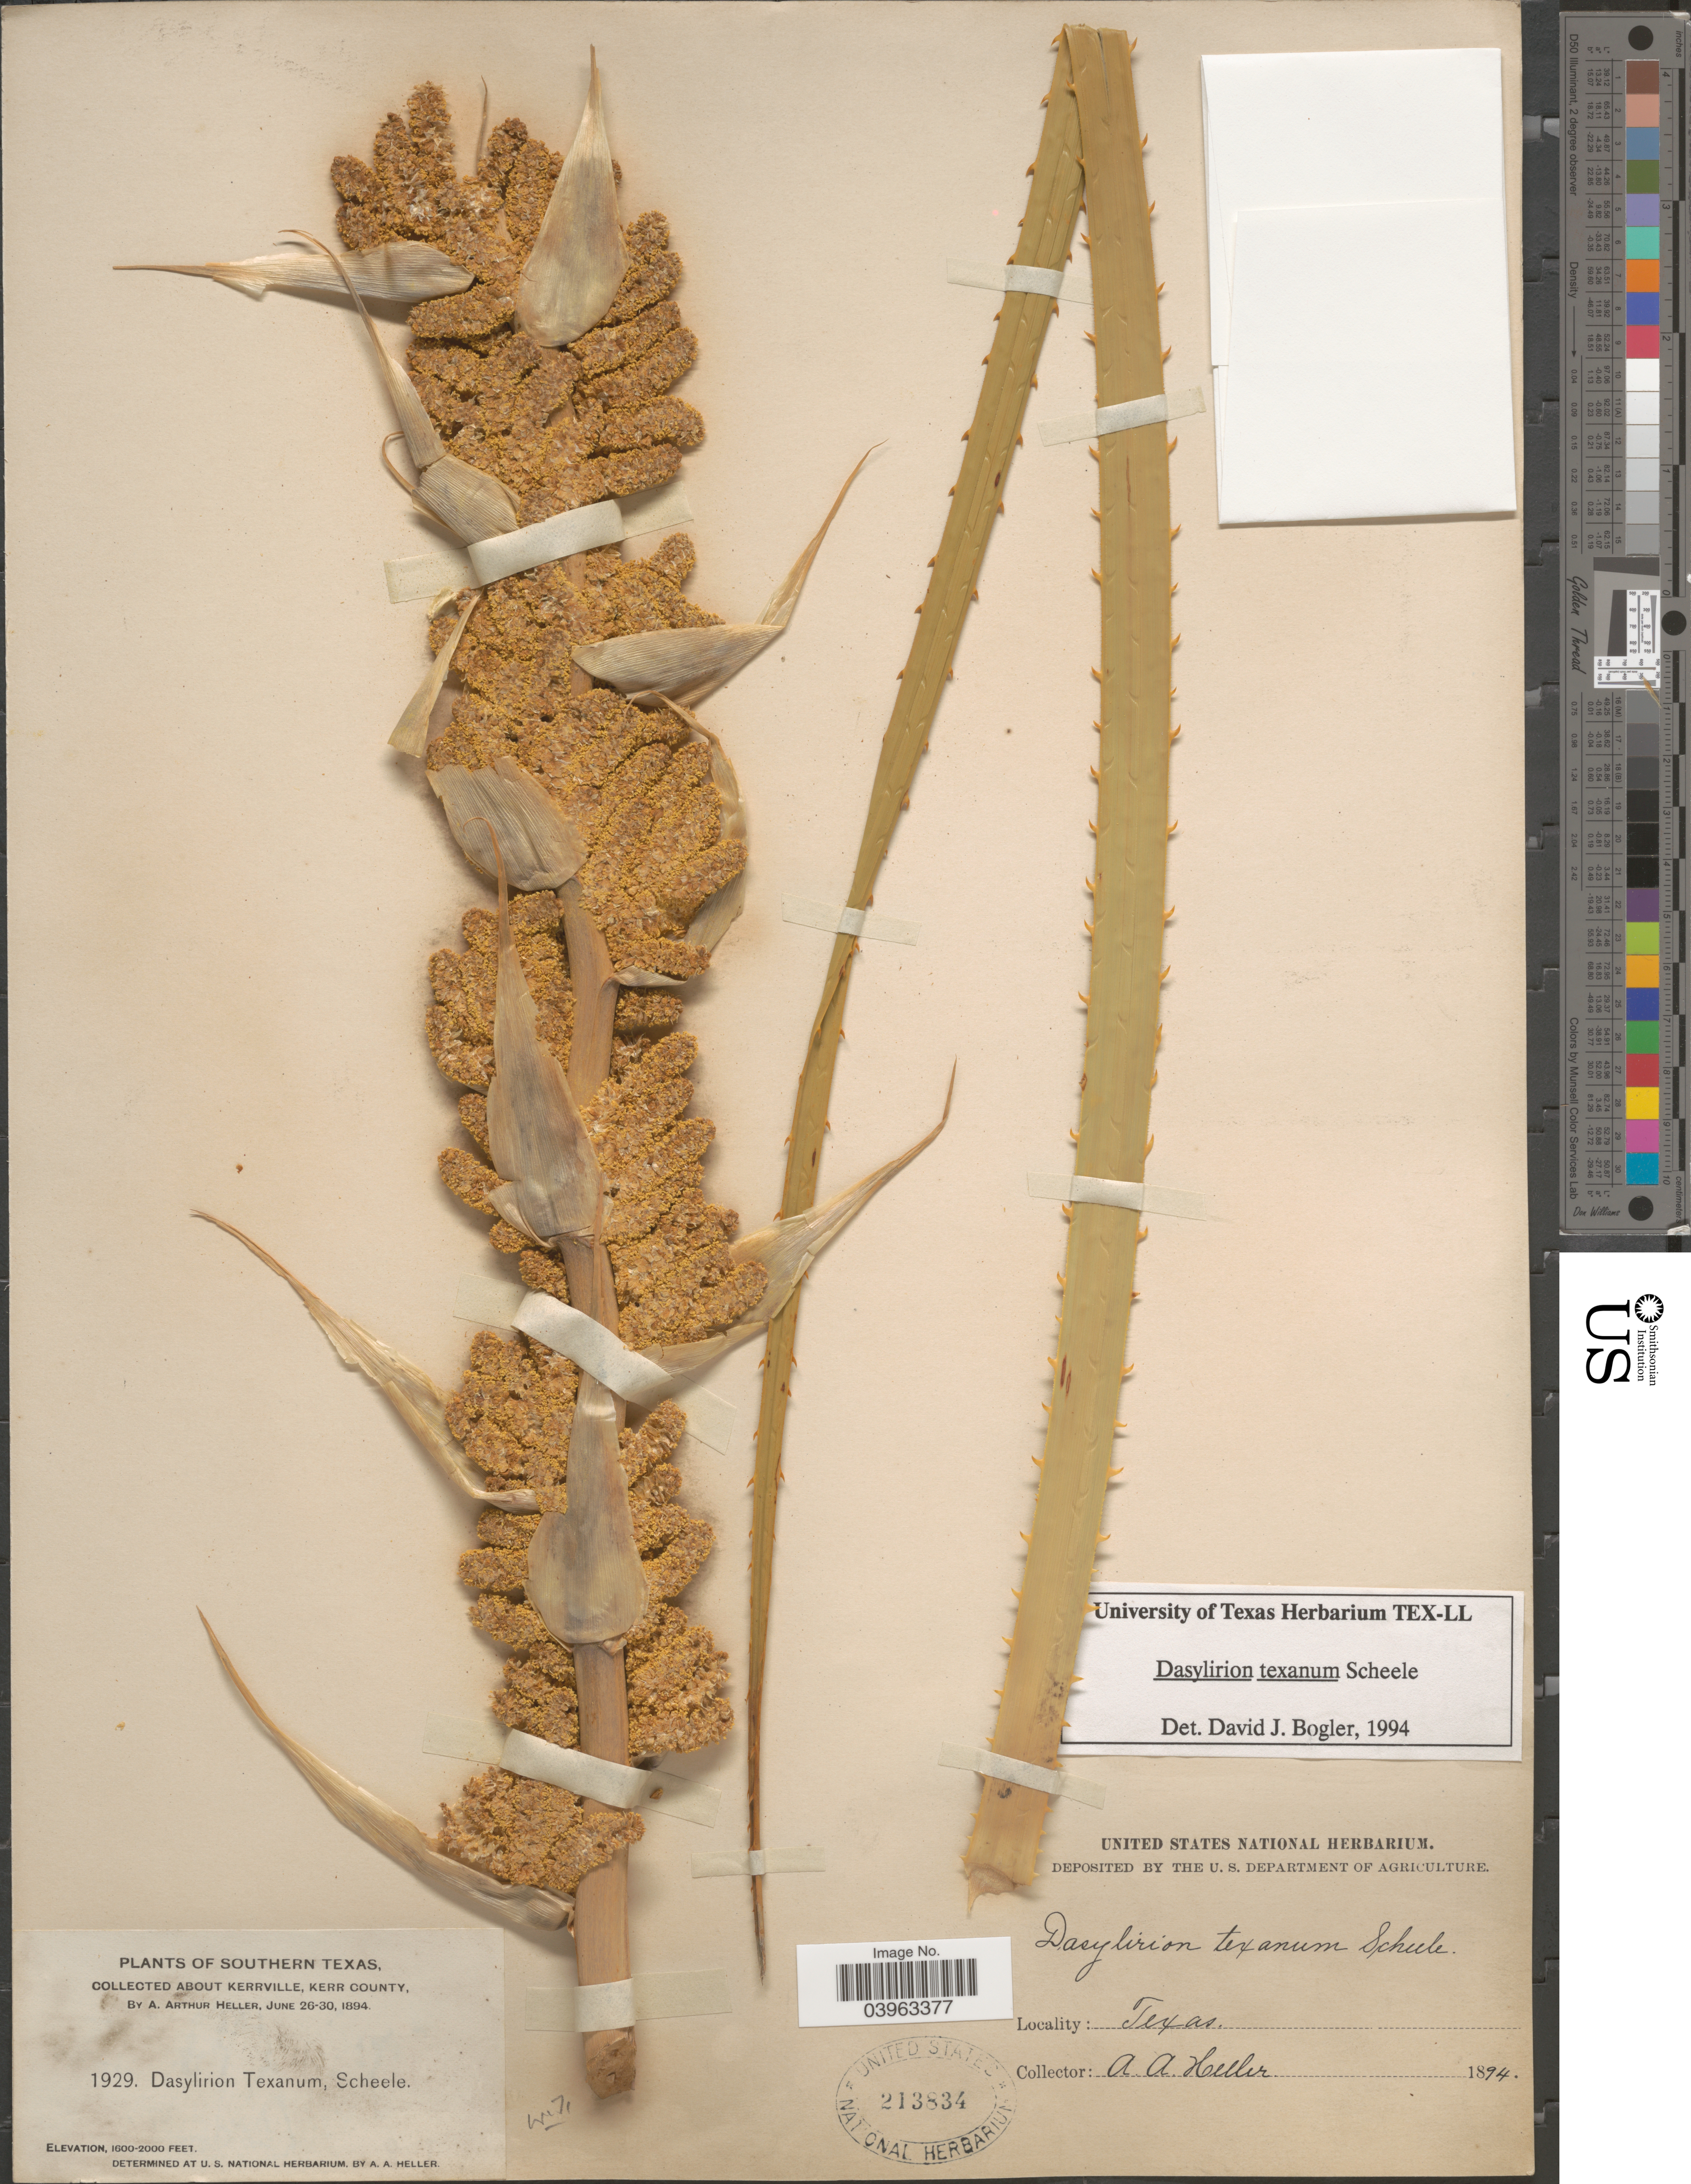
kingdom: Plantae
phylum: Tracheophyta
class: Liliopsida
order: Asparagales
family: Asparagaceae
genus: Dasylirion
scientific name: Dasylirion texanum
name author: Scheele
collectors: A. A. Heller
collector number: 1929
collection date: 1894-06-26/1894-06-30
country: United States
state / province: Texas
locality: Southern Texas. About Kerrville, Kerr County.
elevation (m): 488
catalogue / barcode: US 213834